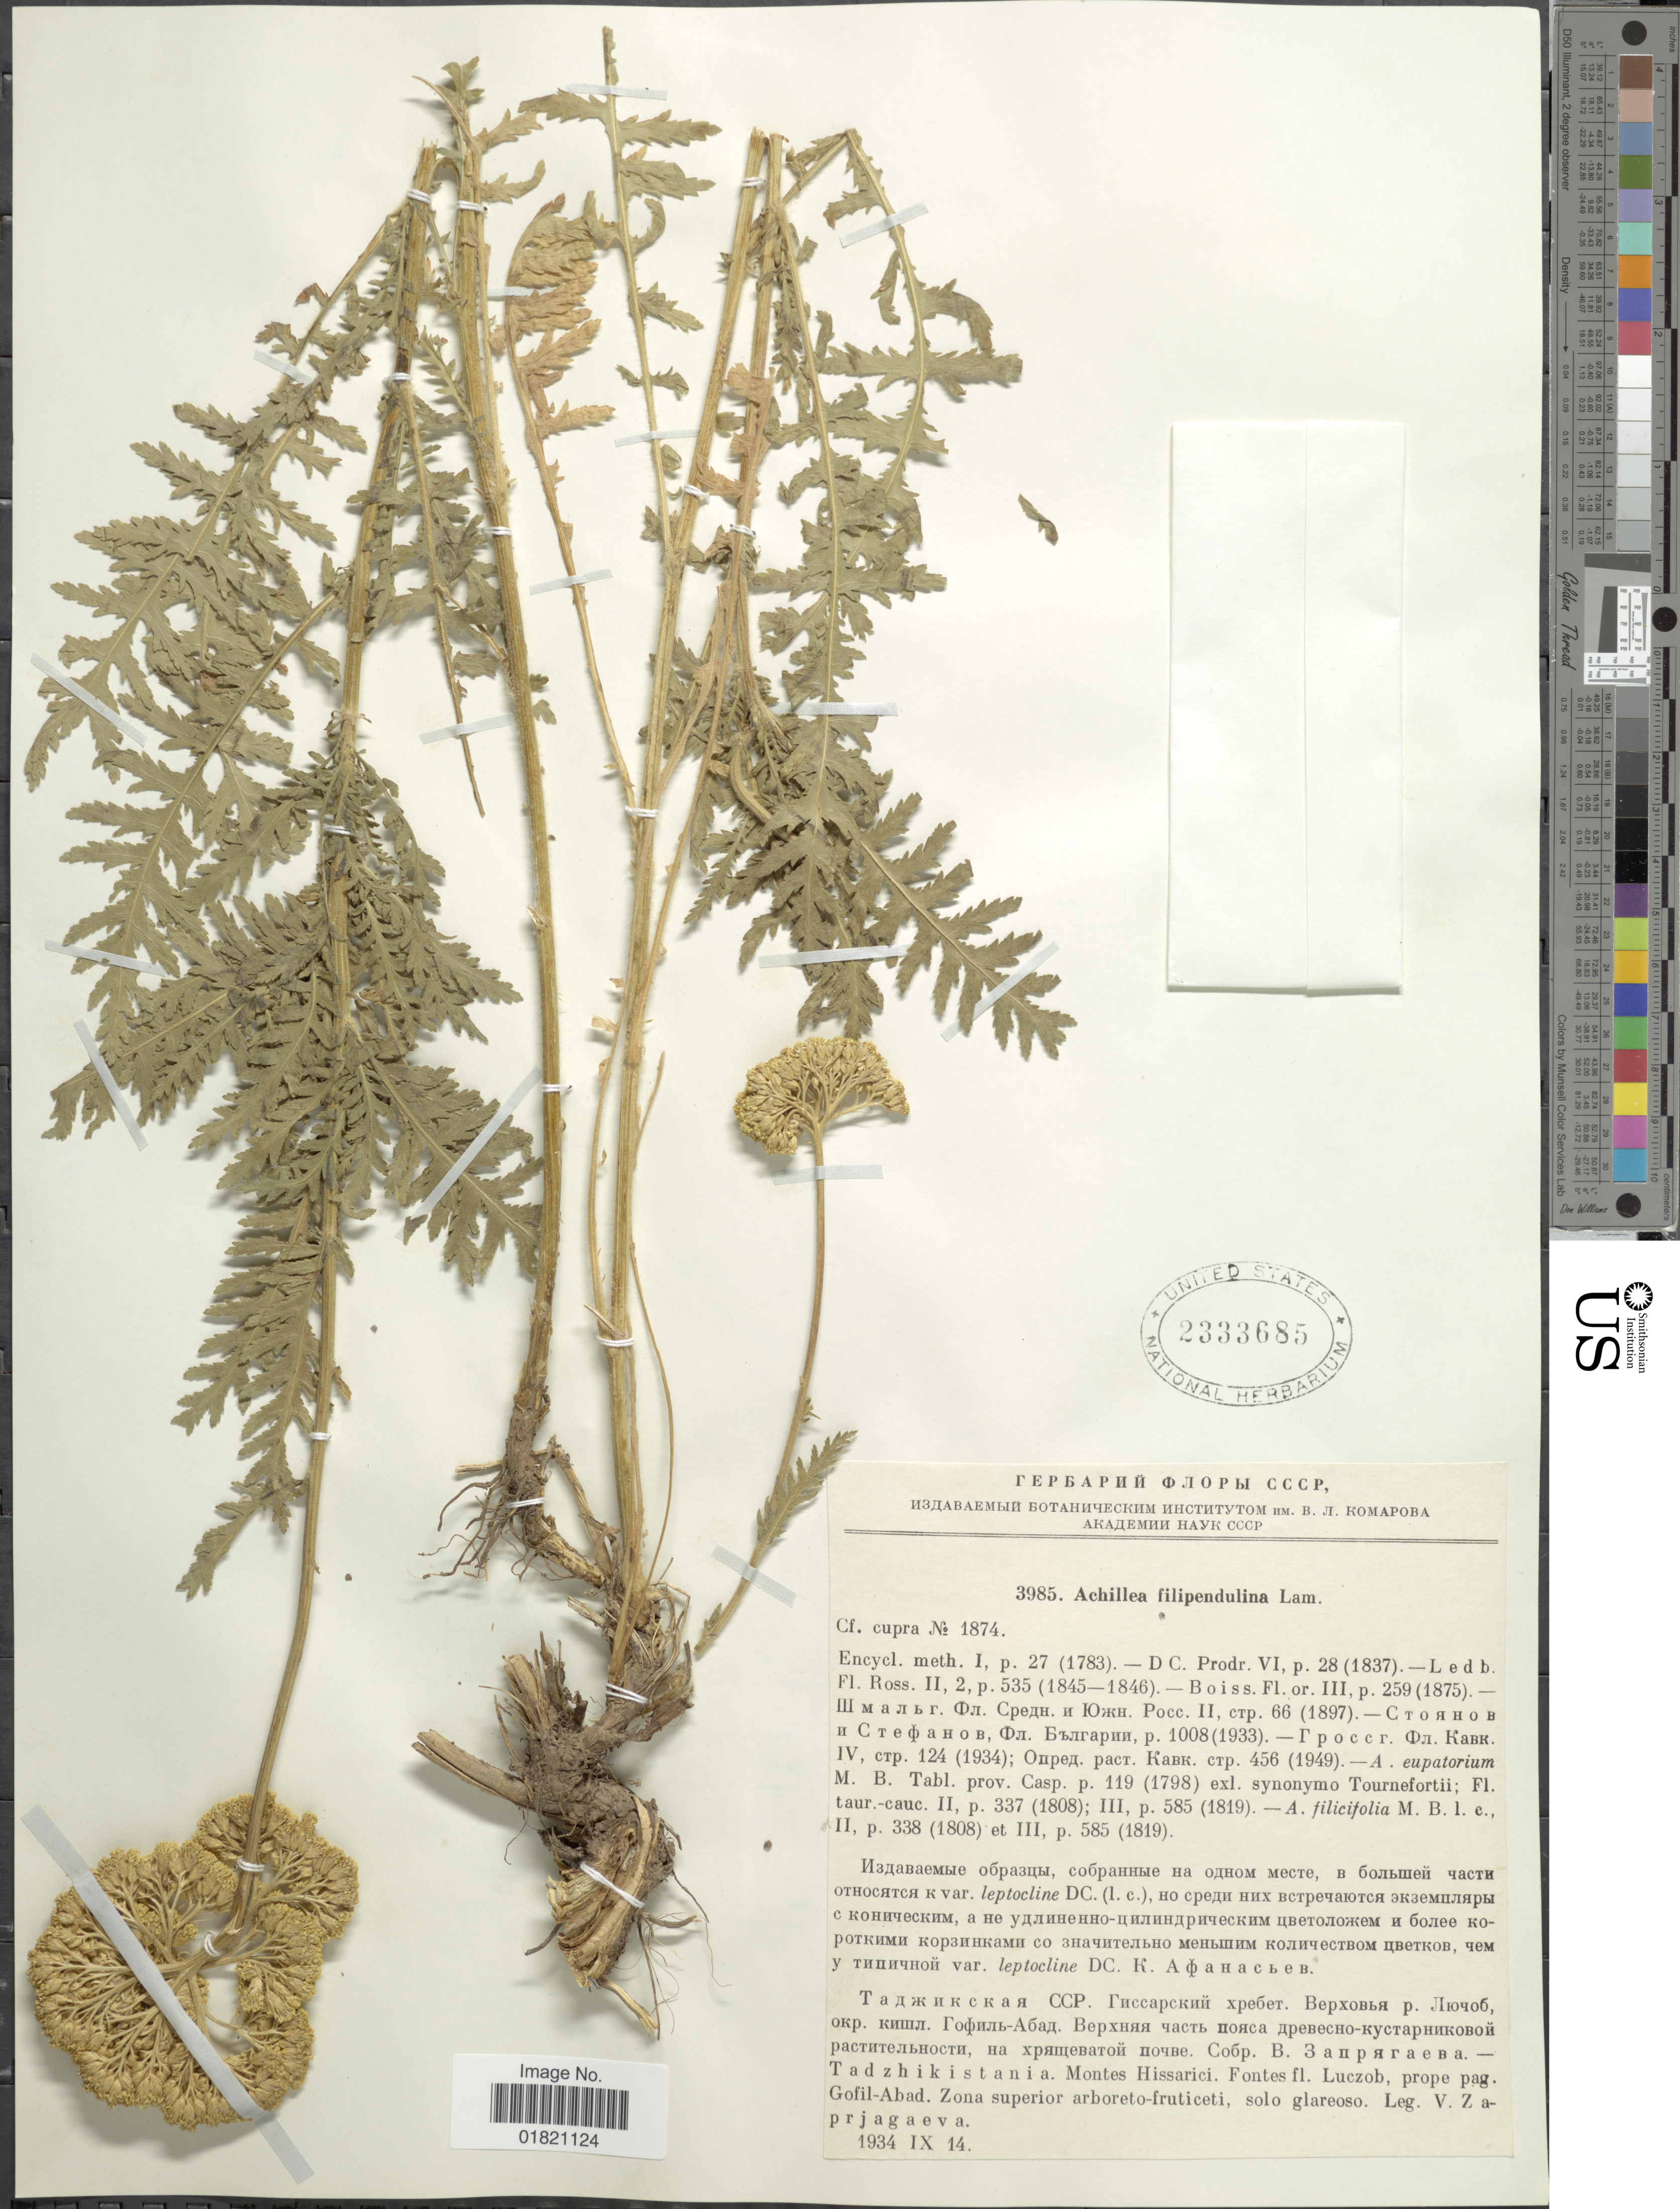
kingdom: Plantae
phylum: Tracheophyta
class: Magnoliopsida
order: Asterales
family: Asteraceae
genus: Achillea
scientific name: Achillea filipendulina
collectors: F. Zaprjagaev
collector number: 3985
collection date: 1934-09-14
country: Tajikistan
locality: Tadzhikistania. Montes Hissarici. Fontes fl. Luczob, prope pag. Gofil-Abad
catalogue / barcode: US 2333685